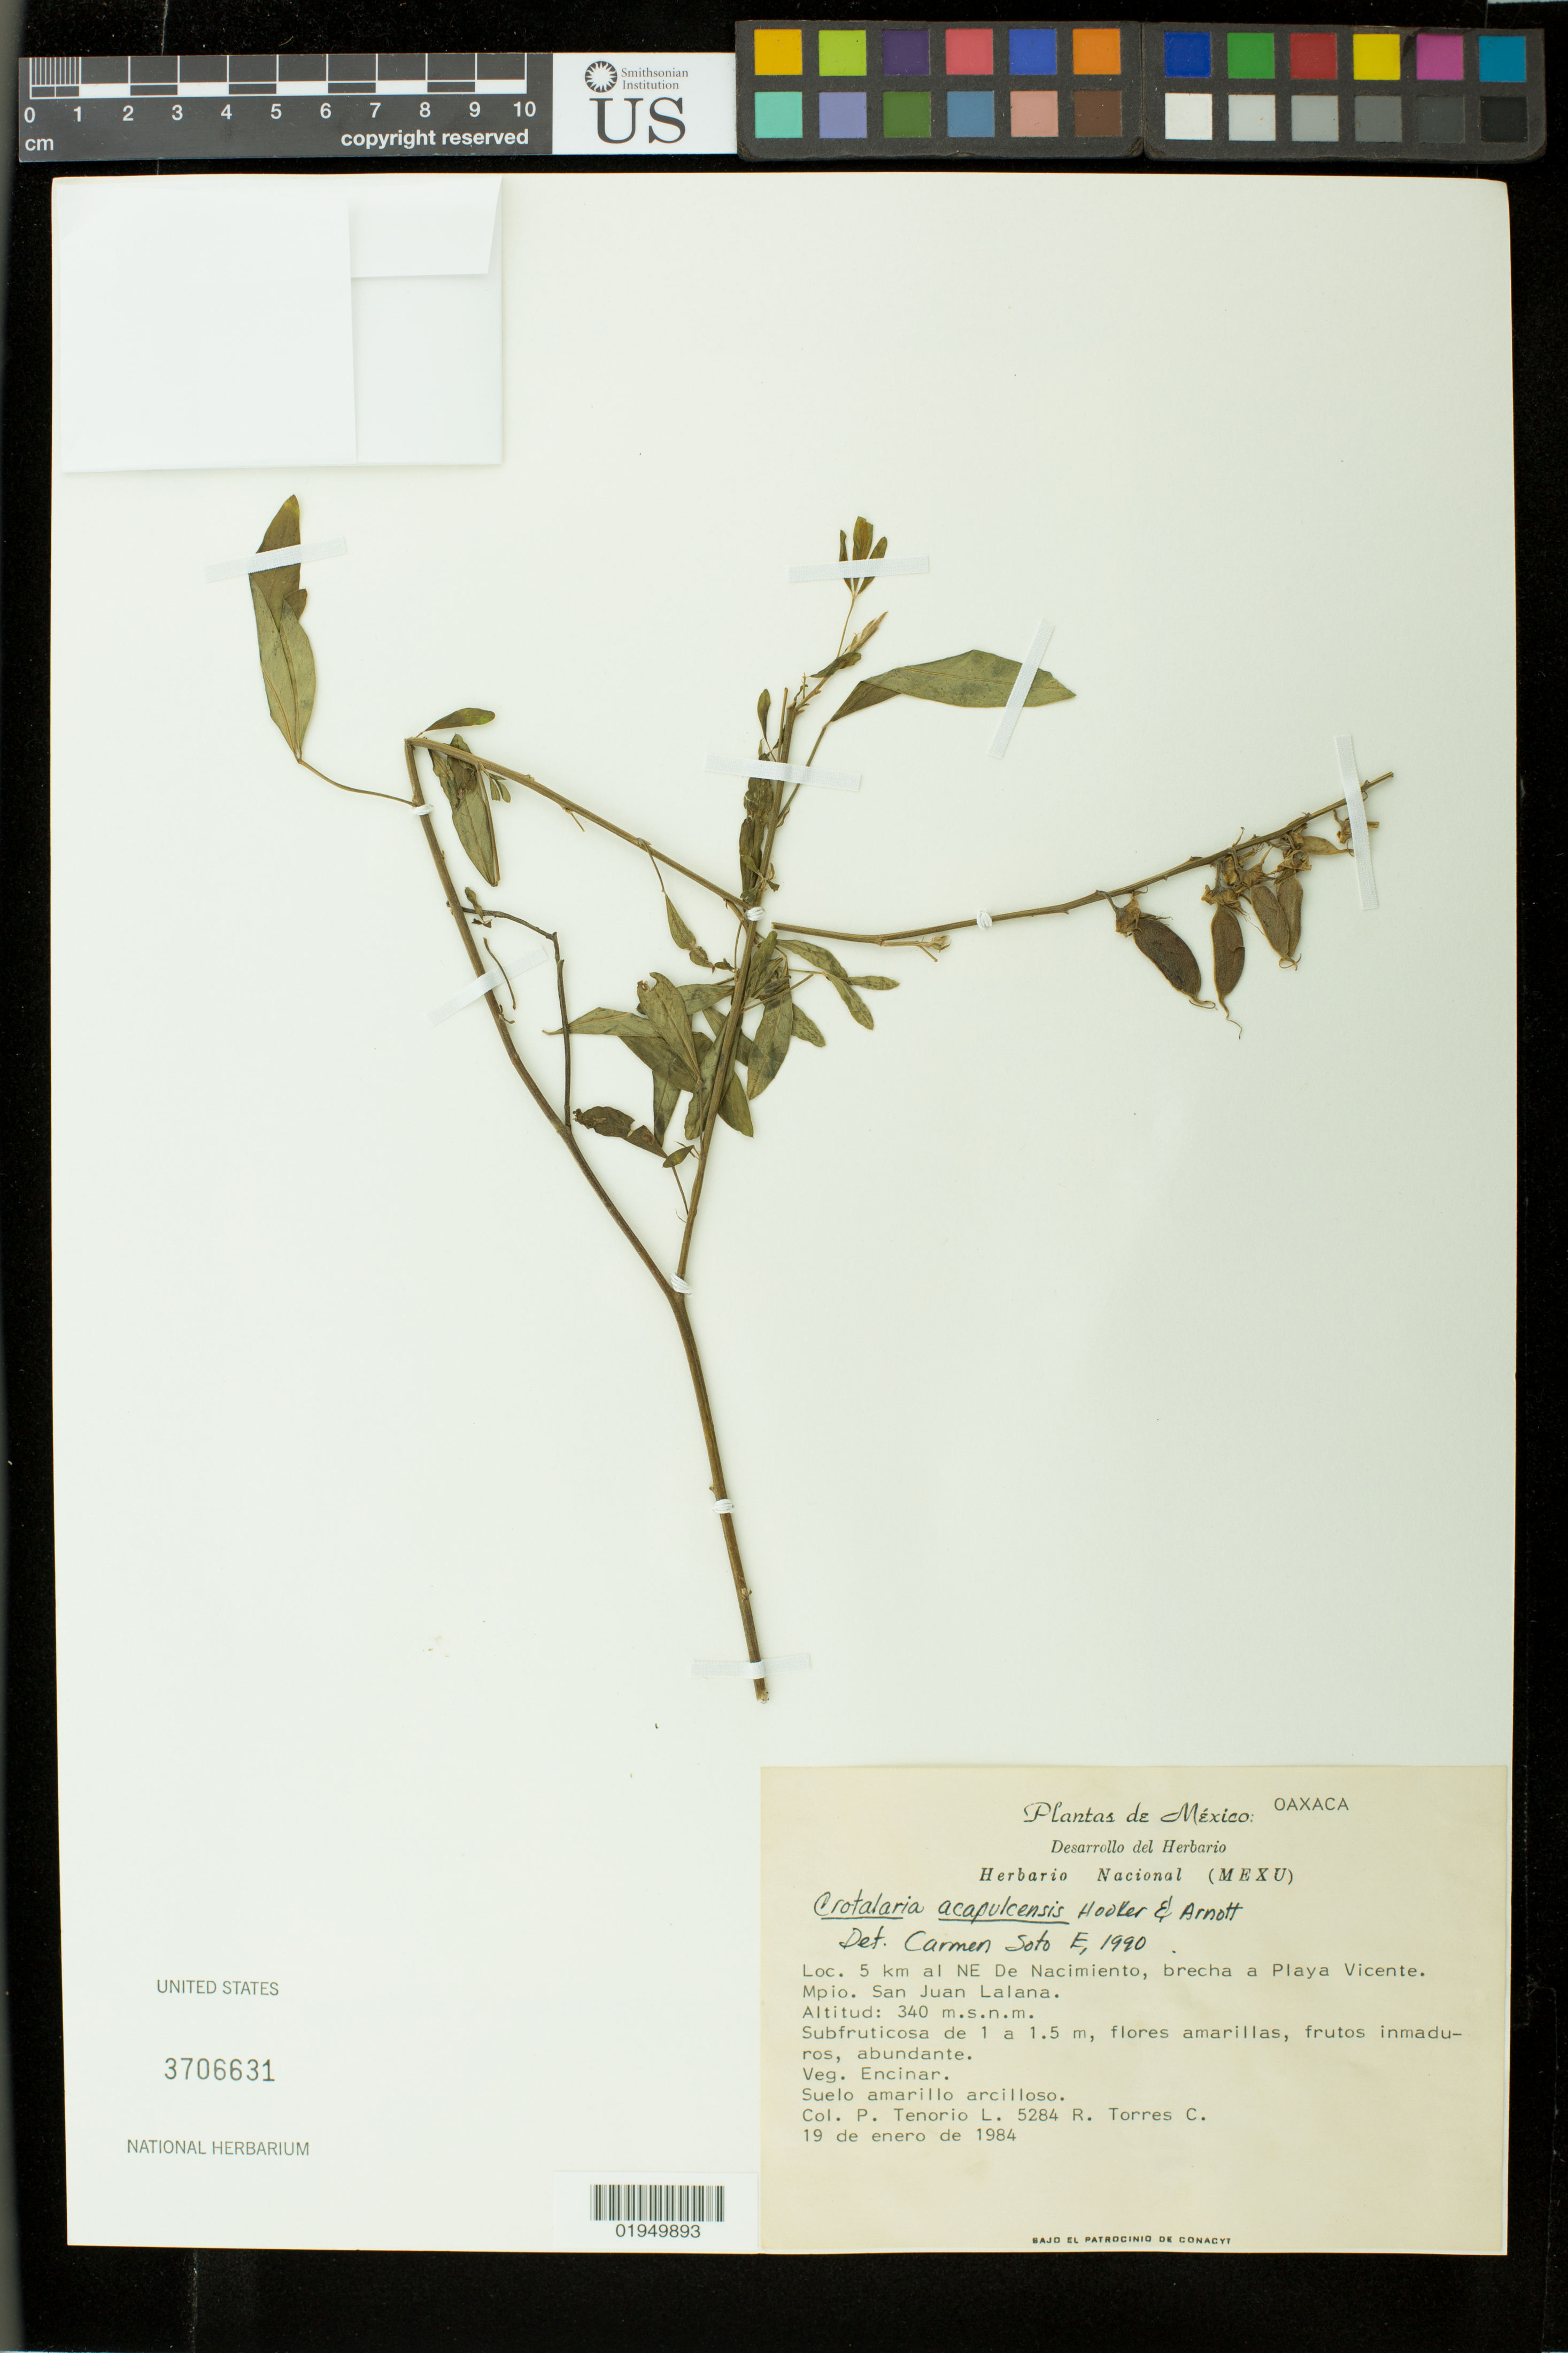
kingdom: Plantae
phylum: Tracheophyta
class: Magnoliopsida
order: Fabales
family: Fabaceae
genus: Crotalaria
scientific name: Crotalaria acapulcensis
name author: Hook. & Arn.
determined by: Soto-Estrada, Carmen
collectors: P. Tenorio L. & R. Torres C.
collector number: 5284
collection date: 1984-01-19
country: Mexico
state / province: Oaxaca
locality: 5 km al NE De Nacimiento, brecha a Playa Vicente. Mpio. San Juan Lalana.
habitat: Encinar. Suelo amarillo arcilloso.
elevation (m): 340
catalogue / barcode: US 3706631